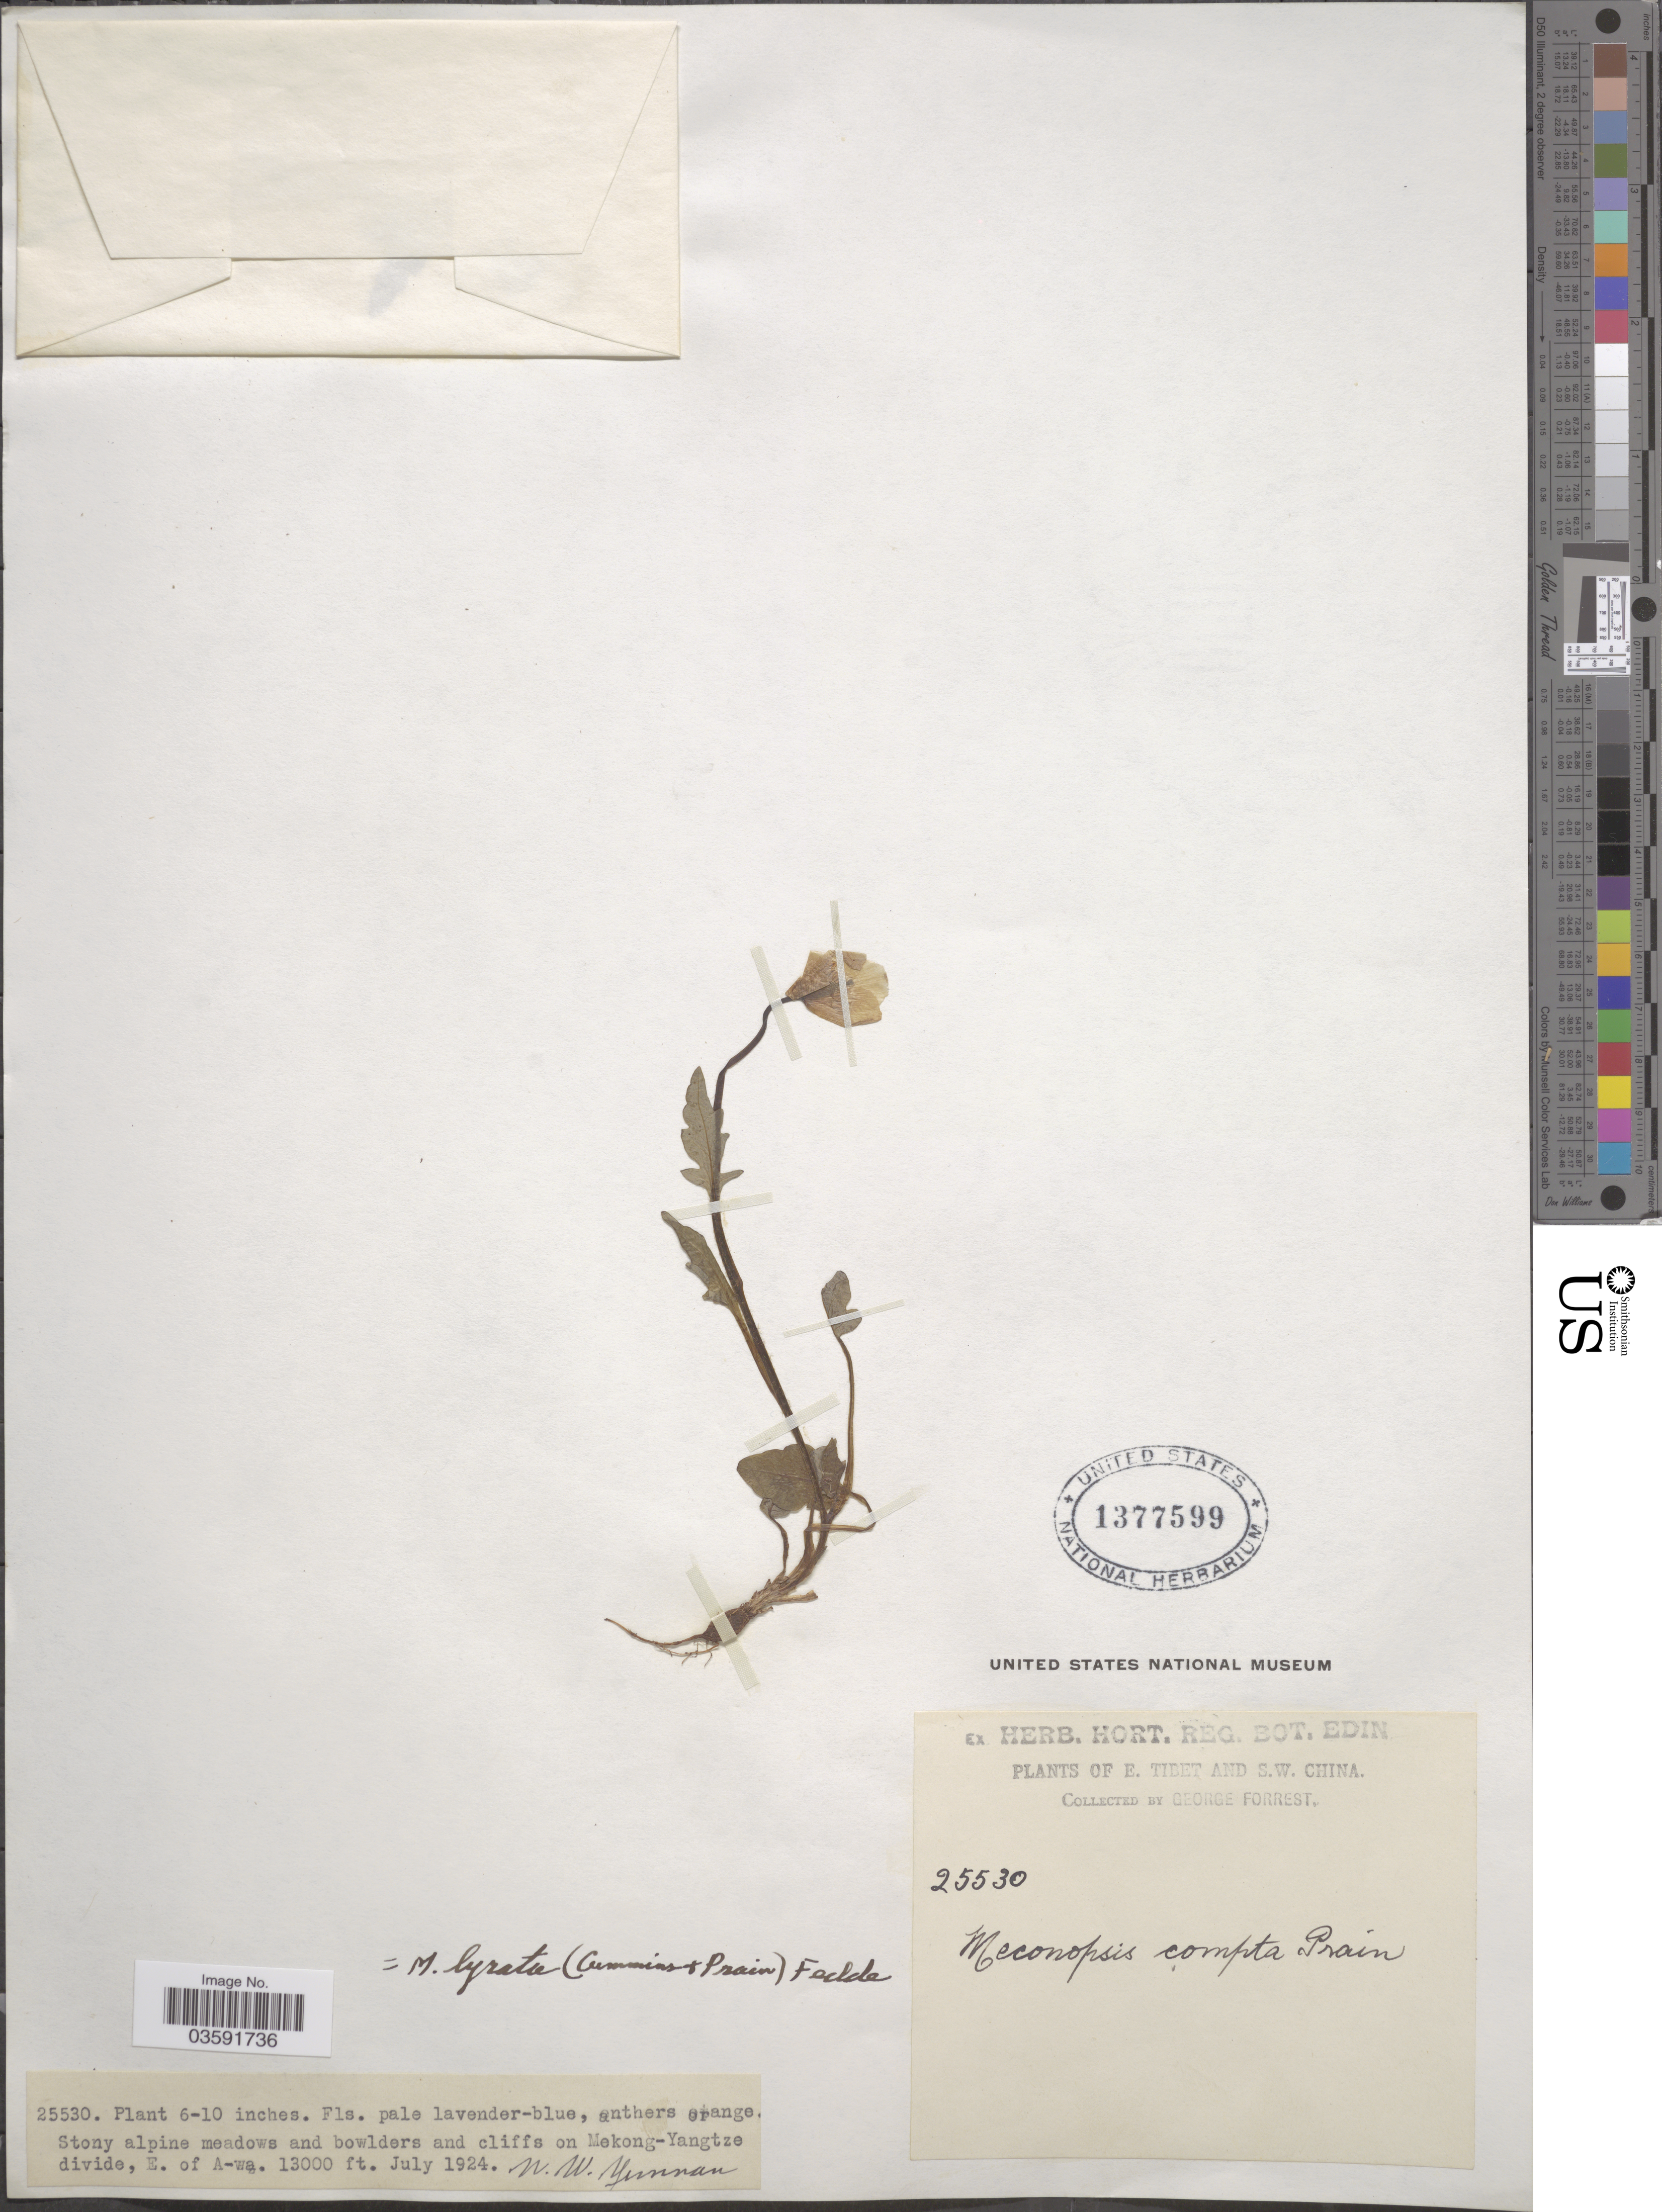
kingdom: Plantae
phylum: Tracheophyta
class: Magnoliopsida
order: Ranunculales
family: Papaveraceae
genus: Meconopsis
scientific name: Meconopsis lyrata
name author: Fedde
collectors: G. Forrest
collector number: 25530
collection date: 1924-07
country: China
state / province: Yunnan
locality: Stony alpine meadows and bowlders and cliffs on Mekong-Yangtze divide, E. of A-wa. N.W. Yunnan. S.W. China.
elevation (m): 3962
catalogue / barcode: US 1377599